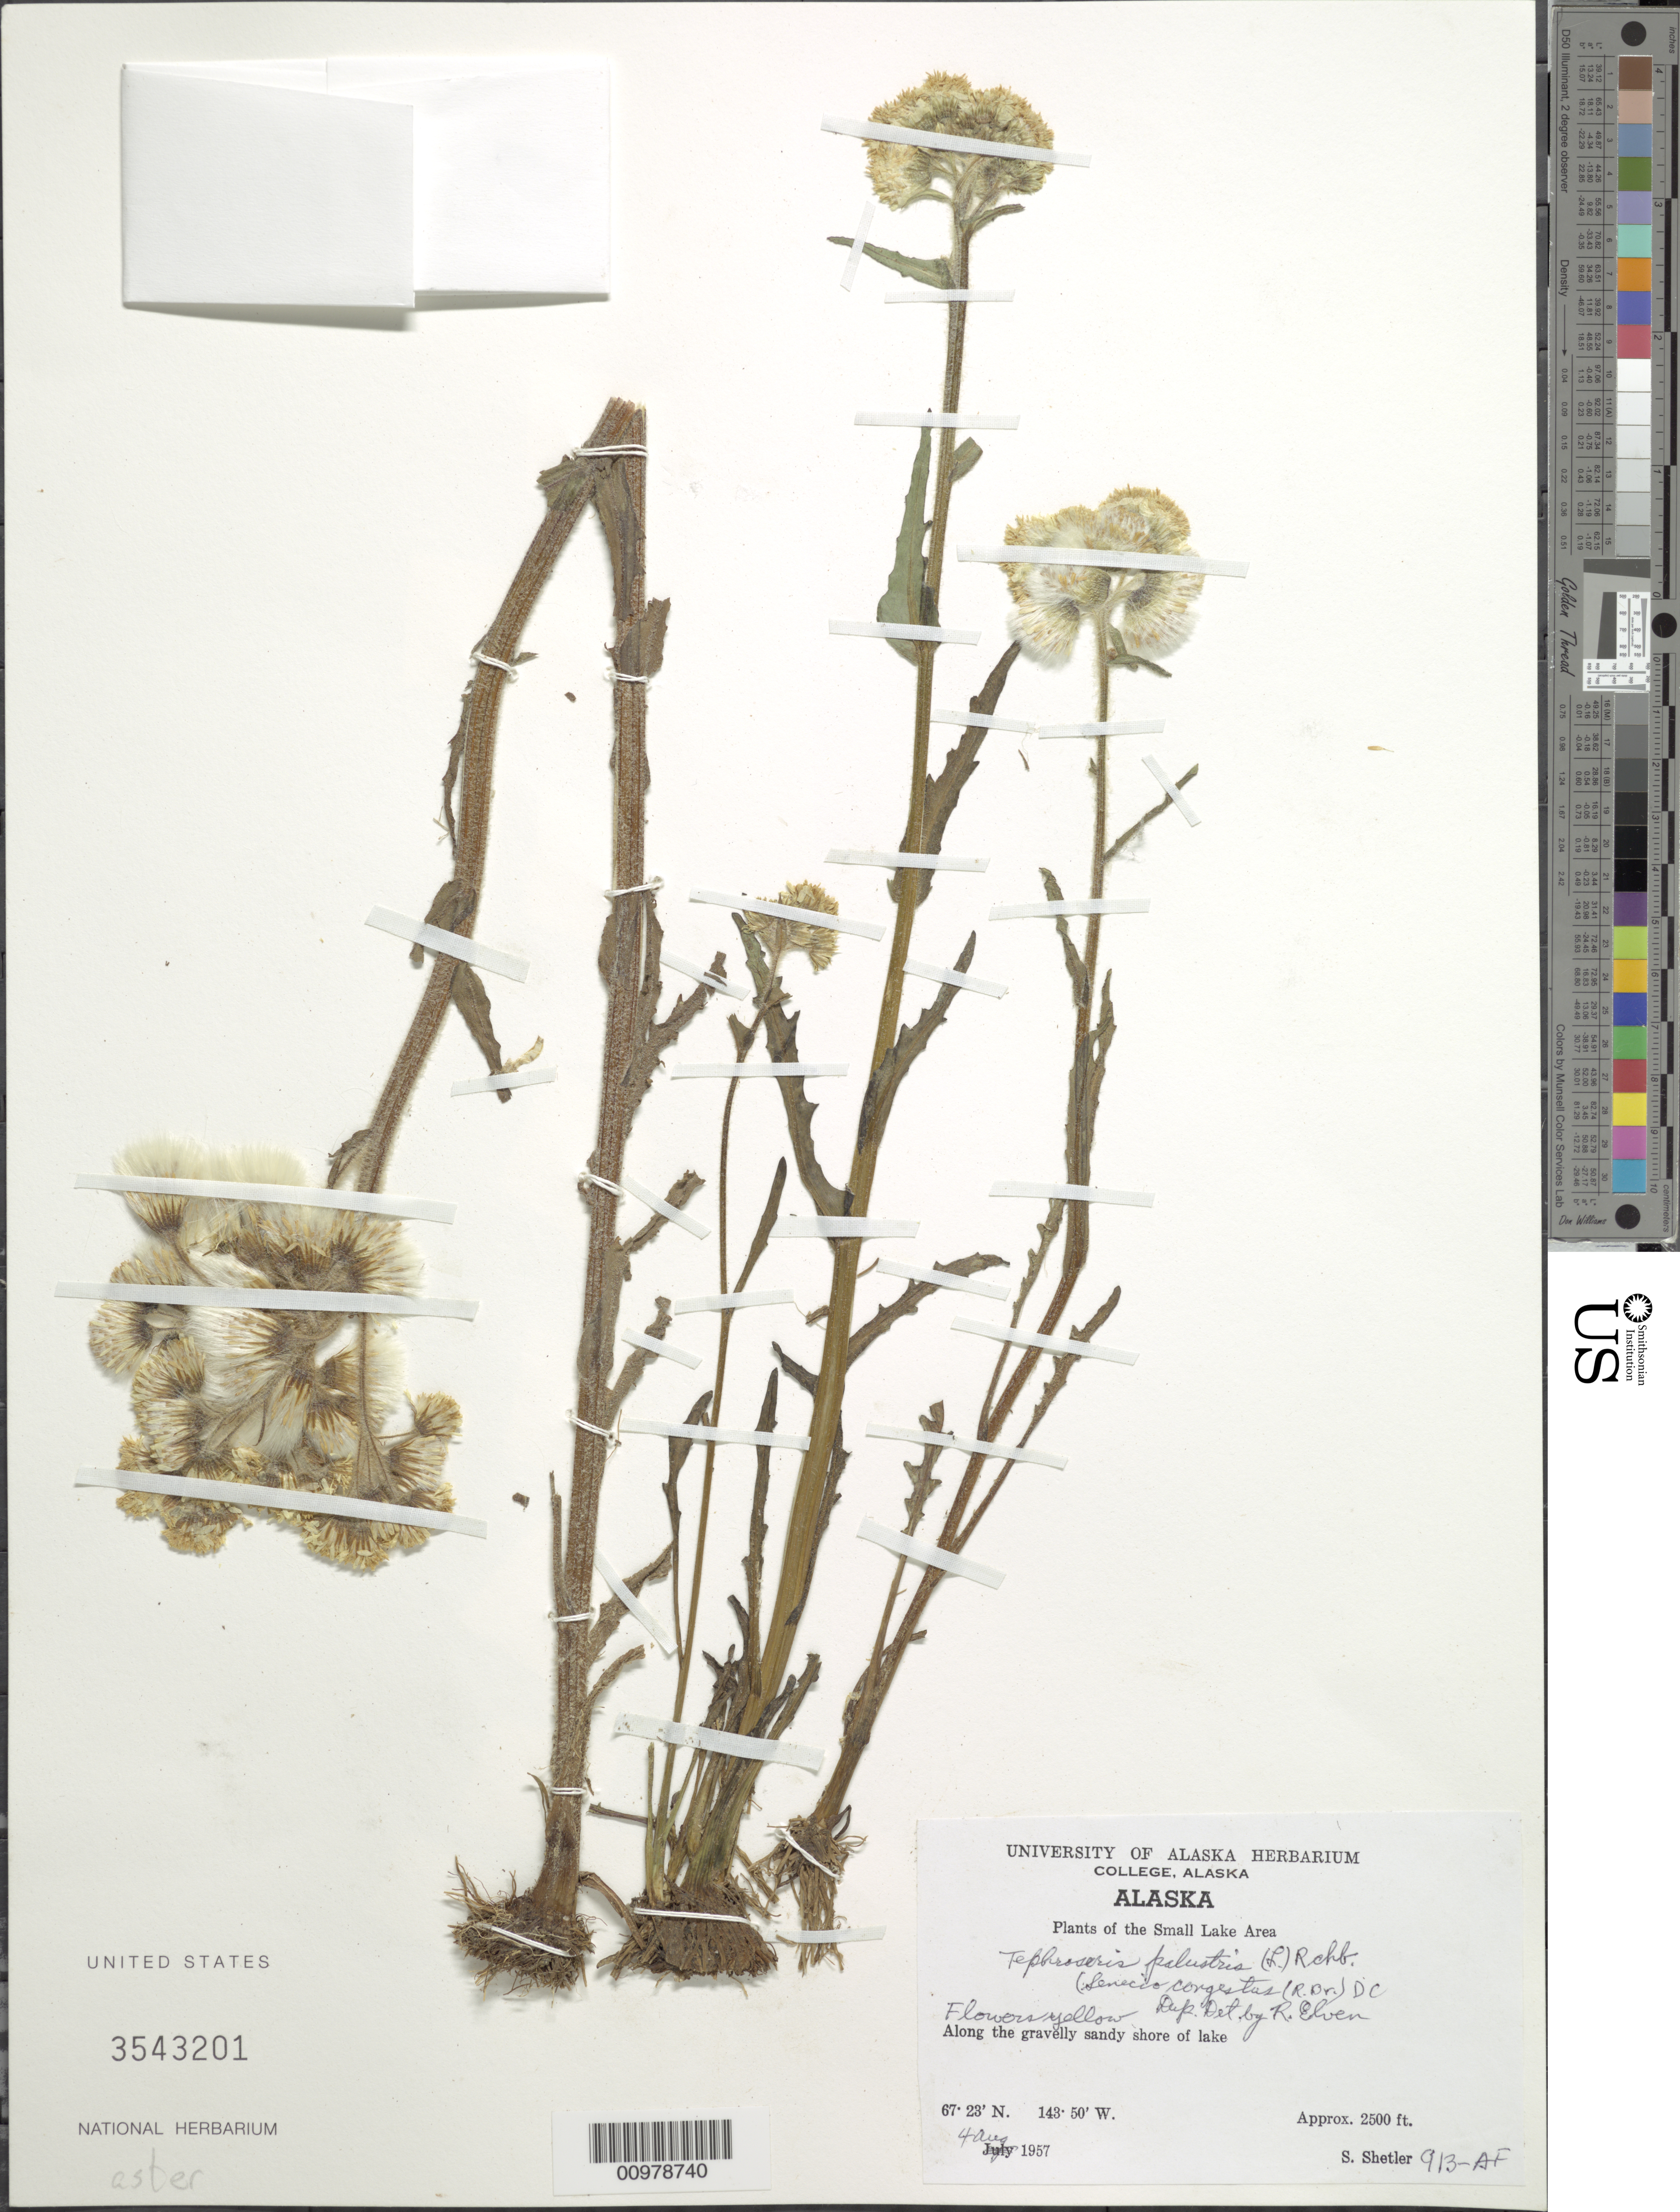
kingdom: Plantae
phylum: Tracheophyta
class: Magnoliopsida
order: Asterales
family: Asteraceae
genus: Tephroseris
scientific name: Tephroseris palustris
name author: (L.) Rchb.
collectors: S. Shetler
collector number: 913-AF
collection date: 1957-08-04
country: United States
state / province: Alaska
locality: The Small Lake Area, Along the gravelly sandy shore of lake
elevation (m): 762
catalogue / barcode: US 3543201